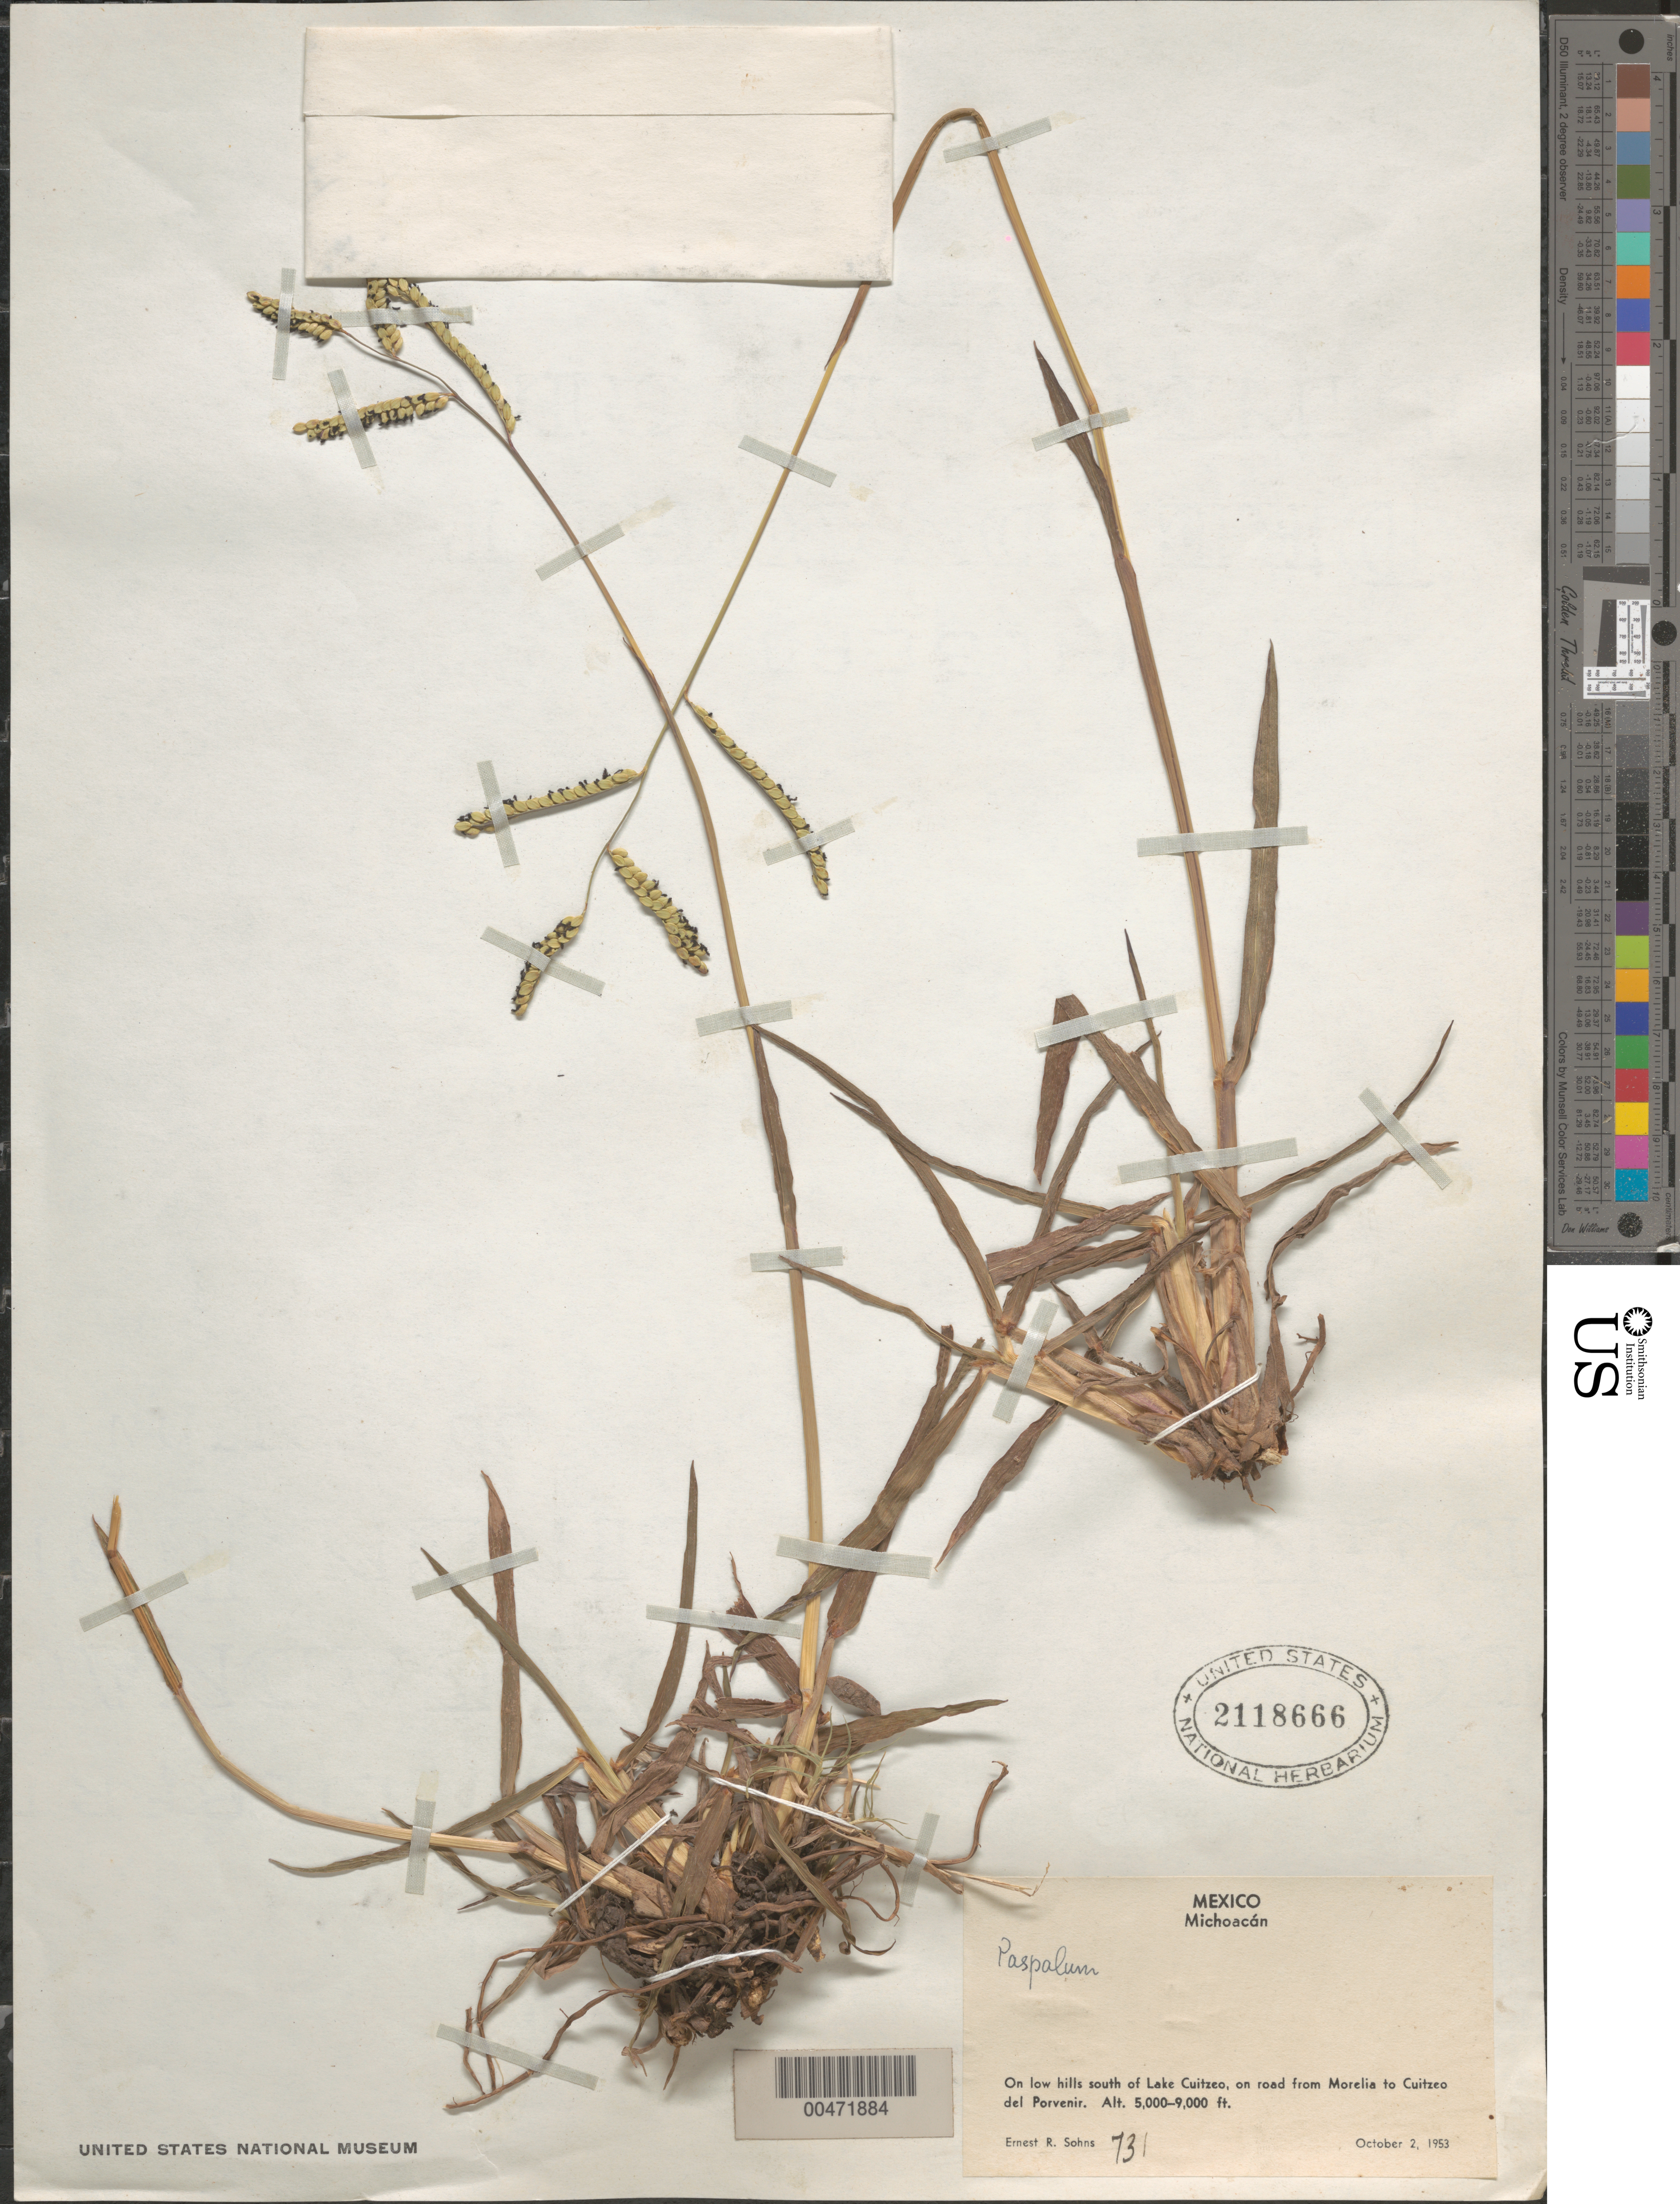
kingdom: Plantae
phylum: Tracheophyta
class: Liliopsida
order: Poales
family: Poaceae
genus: Paspalum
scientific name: Paspalum sp.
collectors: E. R. Sohns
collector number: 731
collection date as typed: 2 Oct 1953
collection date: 1953-10-02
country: Mexico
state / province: Michoacán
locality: S of Lake Cuitzeo on rd from Morelia to Cuitzeo del Porvenir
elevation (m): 1524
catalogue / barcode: US 2118666